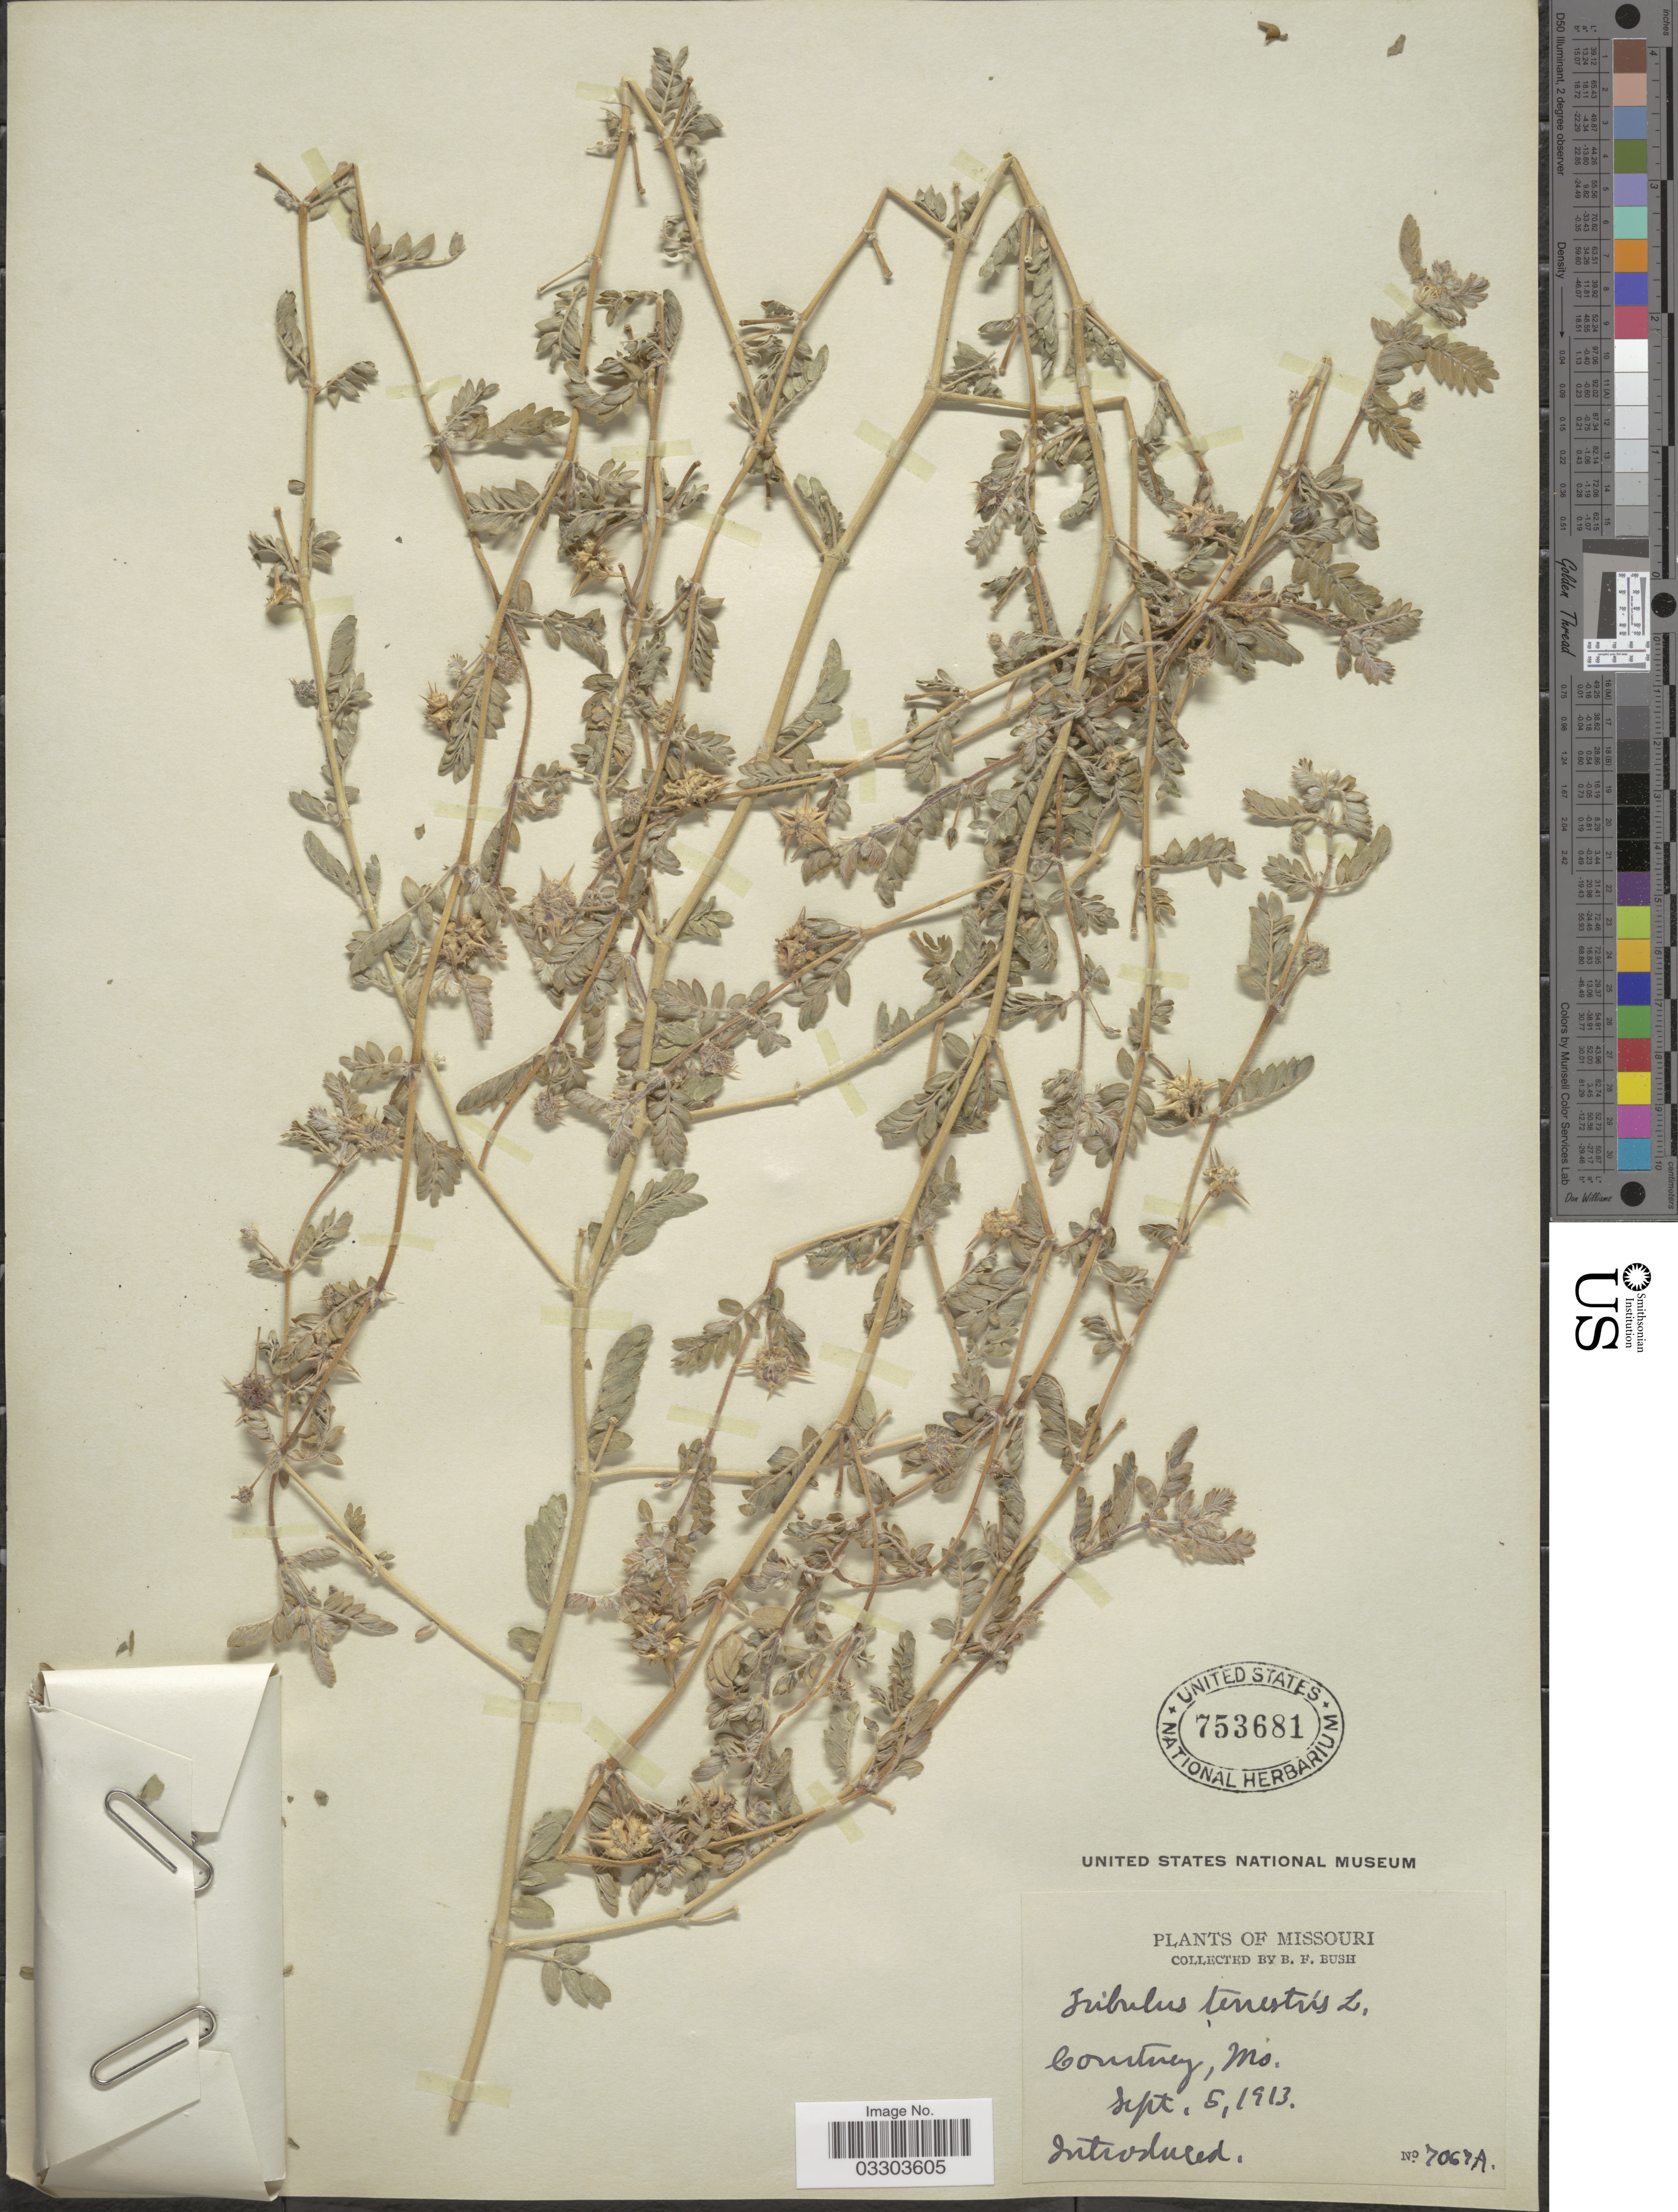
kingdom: Plantae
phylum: Tracheophyta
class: Magnoliopsida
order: Zygophyllales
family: Zygophyllaceae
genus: Tribulus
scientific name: Tribulus terrestris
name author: L.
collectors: B. F. Bush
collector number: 7067A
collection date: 1913-09-05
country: United States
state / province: Missouri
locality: Courtney, Mo.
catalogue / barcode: US 753681